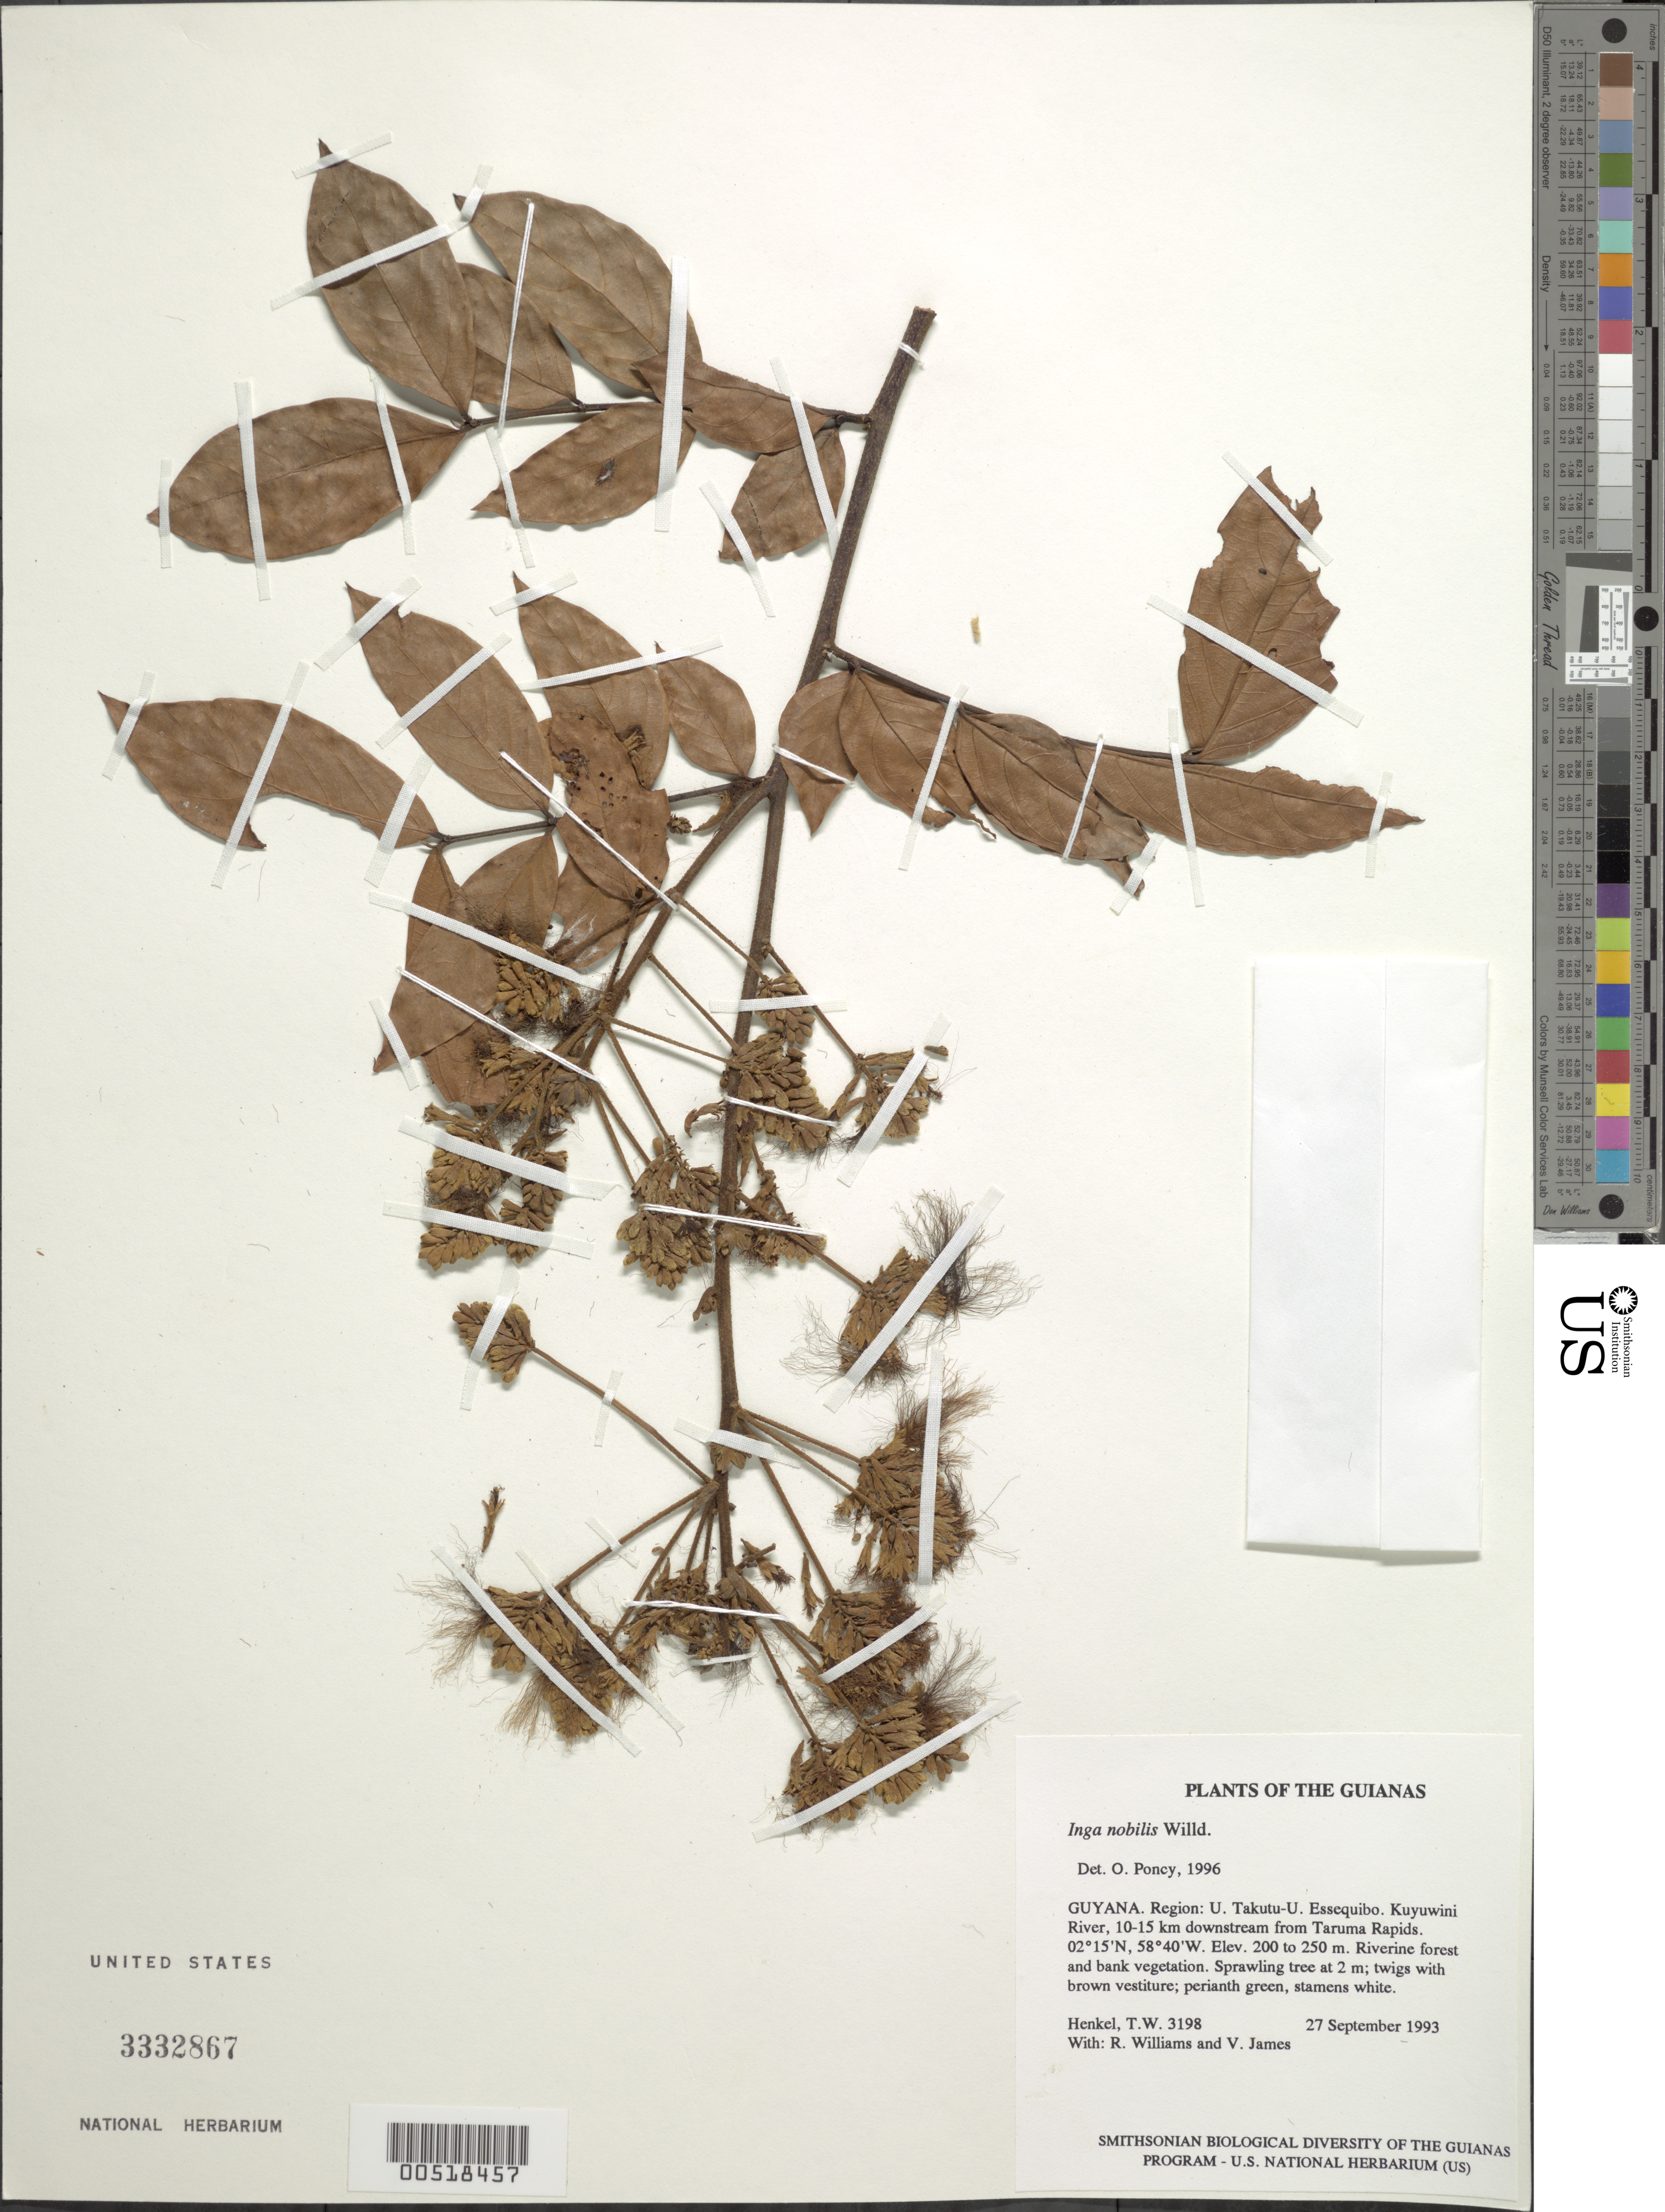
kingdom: Plantae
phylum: Tracheophyta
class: Magnoliopsida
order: Fabales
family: Fabaceae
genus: Inga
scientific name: Inga nobilis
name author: Willd.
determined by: Poncy, O.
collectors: T. Henkel, R. Williams & V. James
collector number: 3198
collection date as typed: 27 September 1993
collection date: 1993-09-27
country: Guyana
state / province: U. Takutu-U. Essequibo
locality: Kuyuwini River, 10-15 km downstream from Taruma Rapids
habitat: Riverine forest and bank vegetation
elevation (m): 200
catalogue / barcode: US 3332867